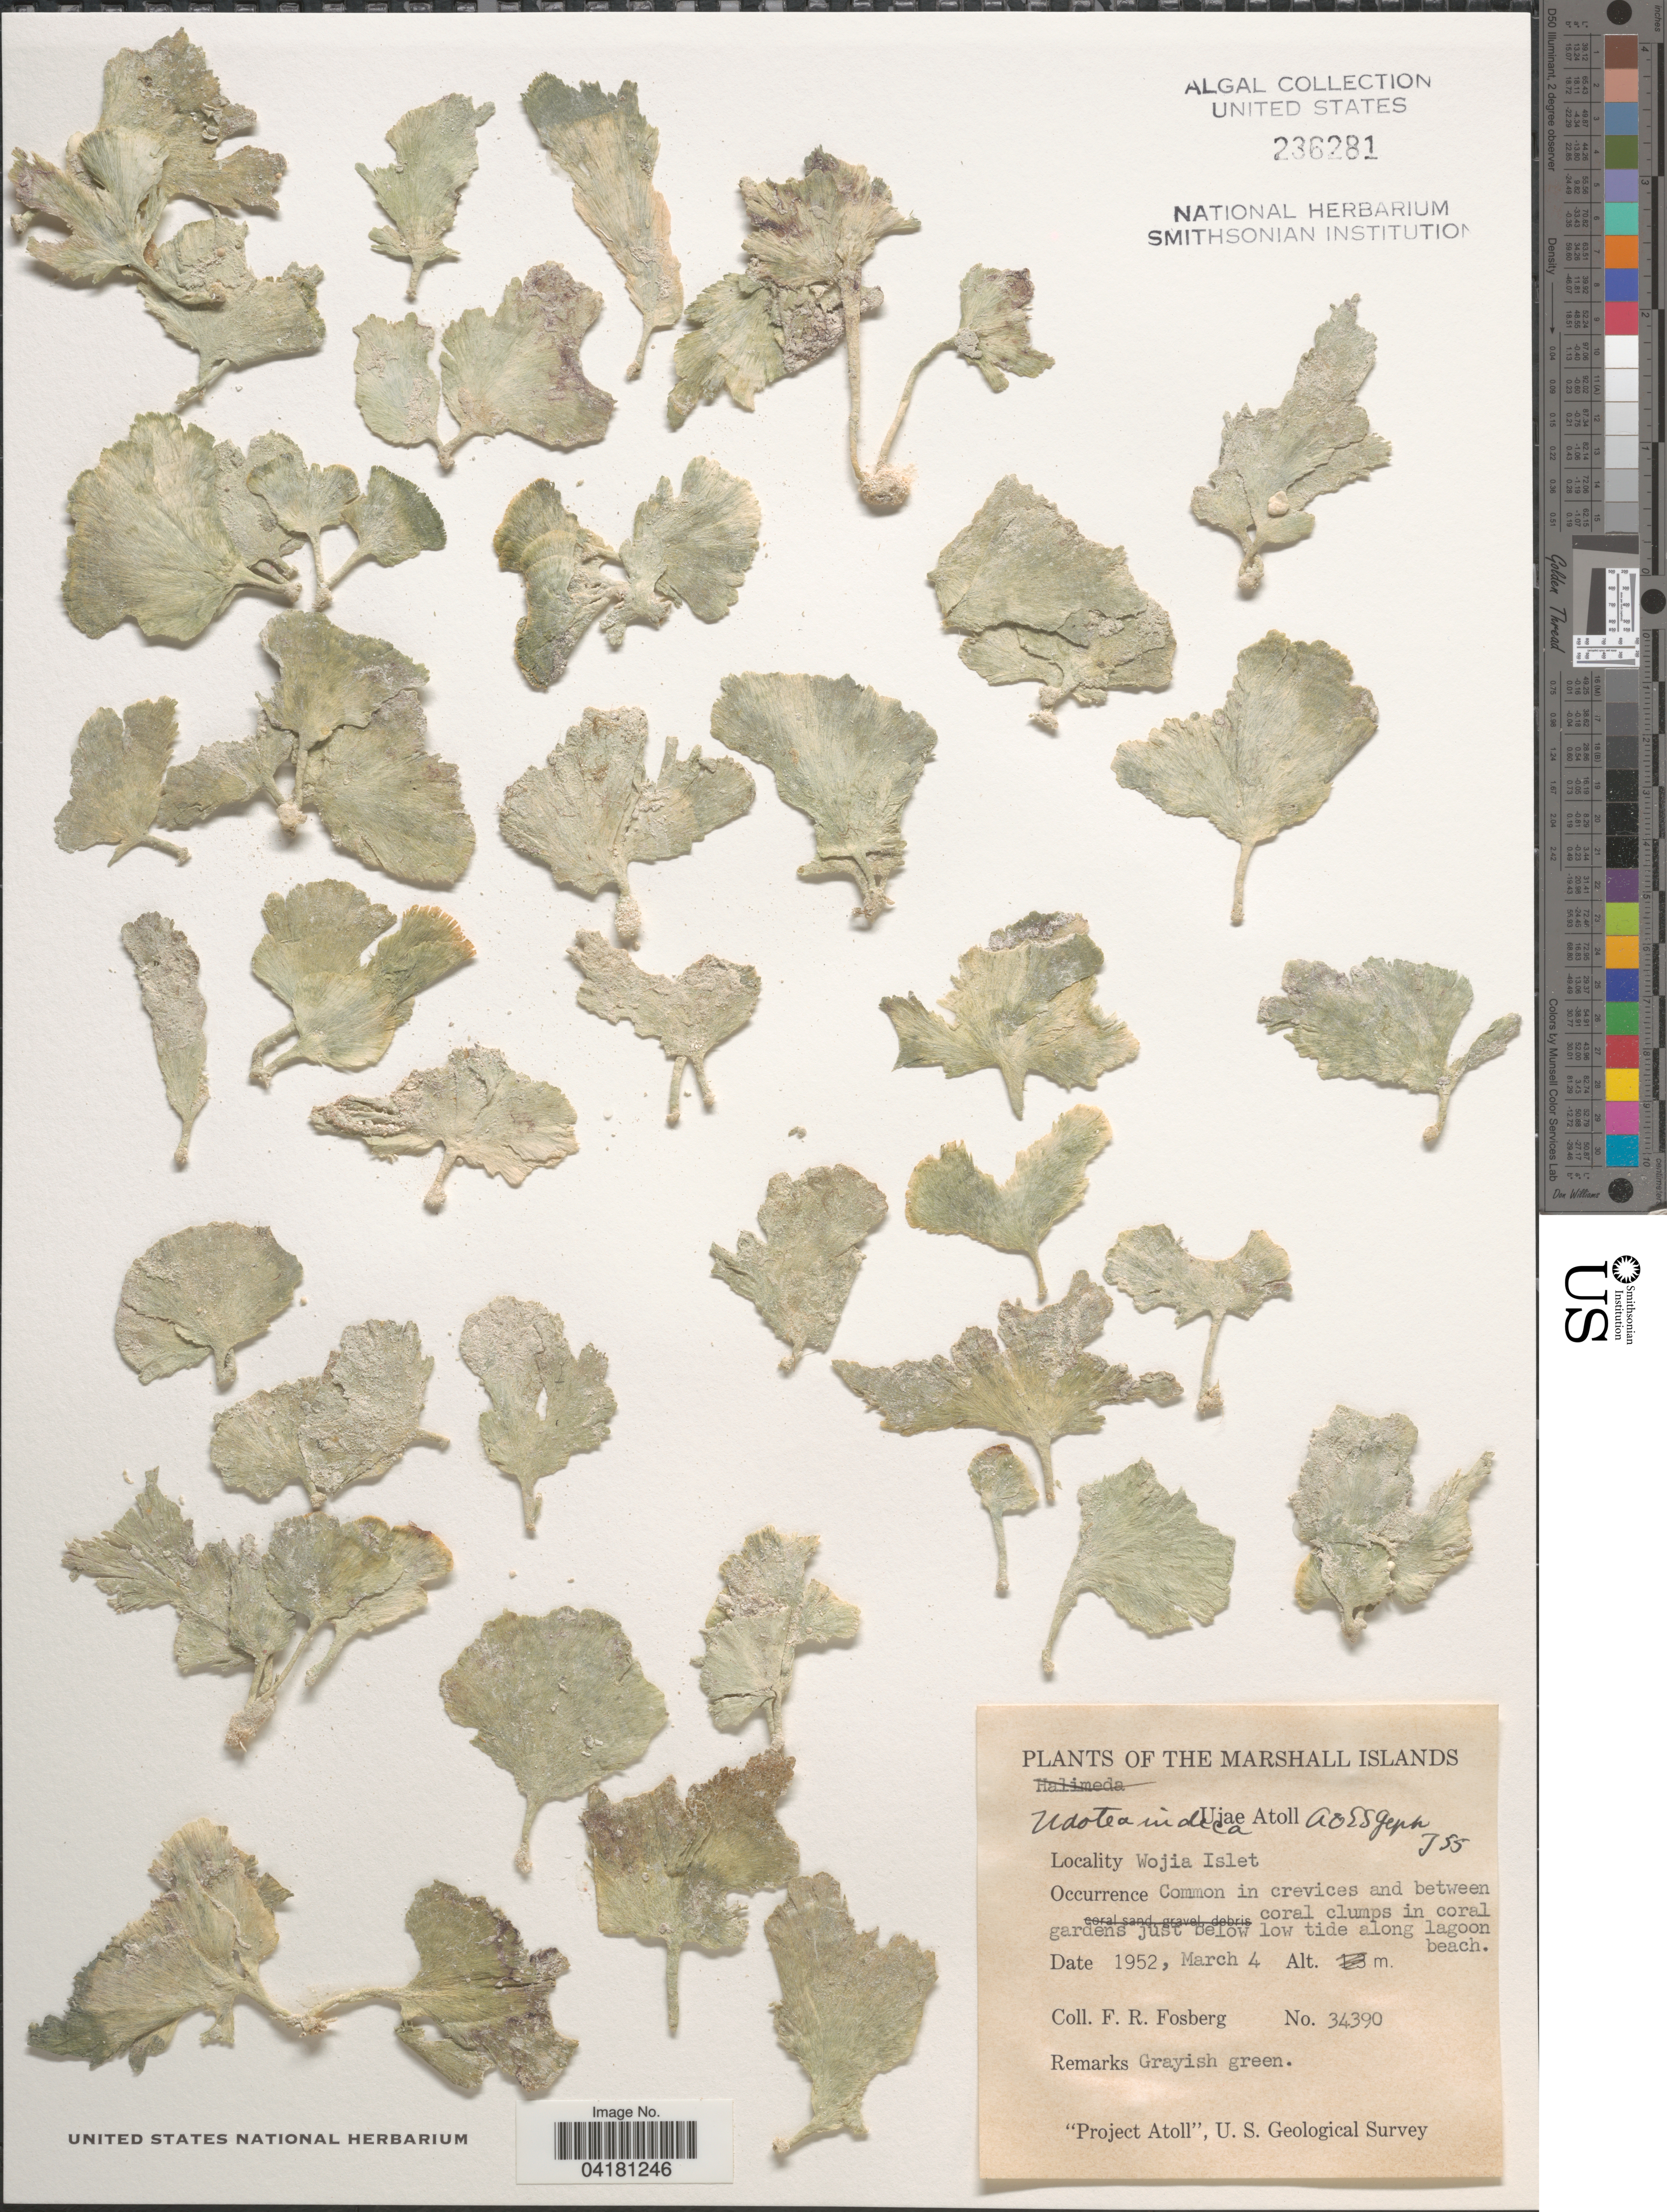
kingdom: Plantae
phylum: Chlorophyta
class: Ulvophyceae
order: Bryopsidales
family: Udoteaceae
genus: Udotea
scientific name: Udotea indica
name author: A. Gepp & E. Gepp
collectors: F. R. Fosberg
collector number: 34390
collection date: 1952-03-04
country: Marshall Islands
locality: Ujae Atoll. Wojia Islet. "Project Atoll", U. S. Geological Survey.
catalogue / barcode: US 236281